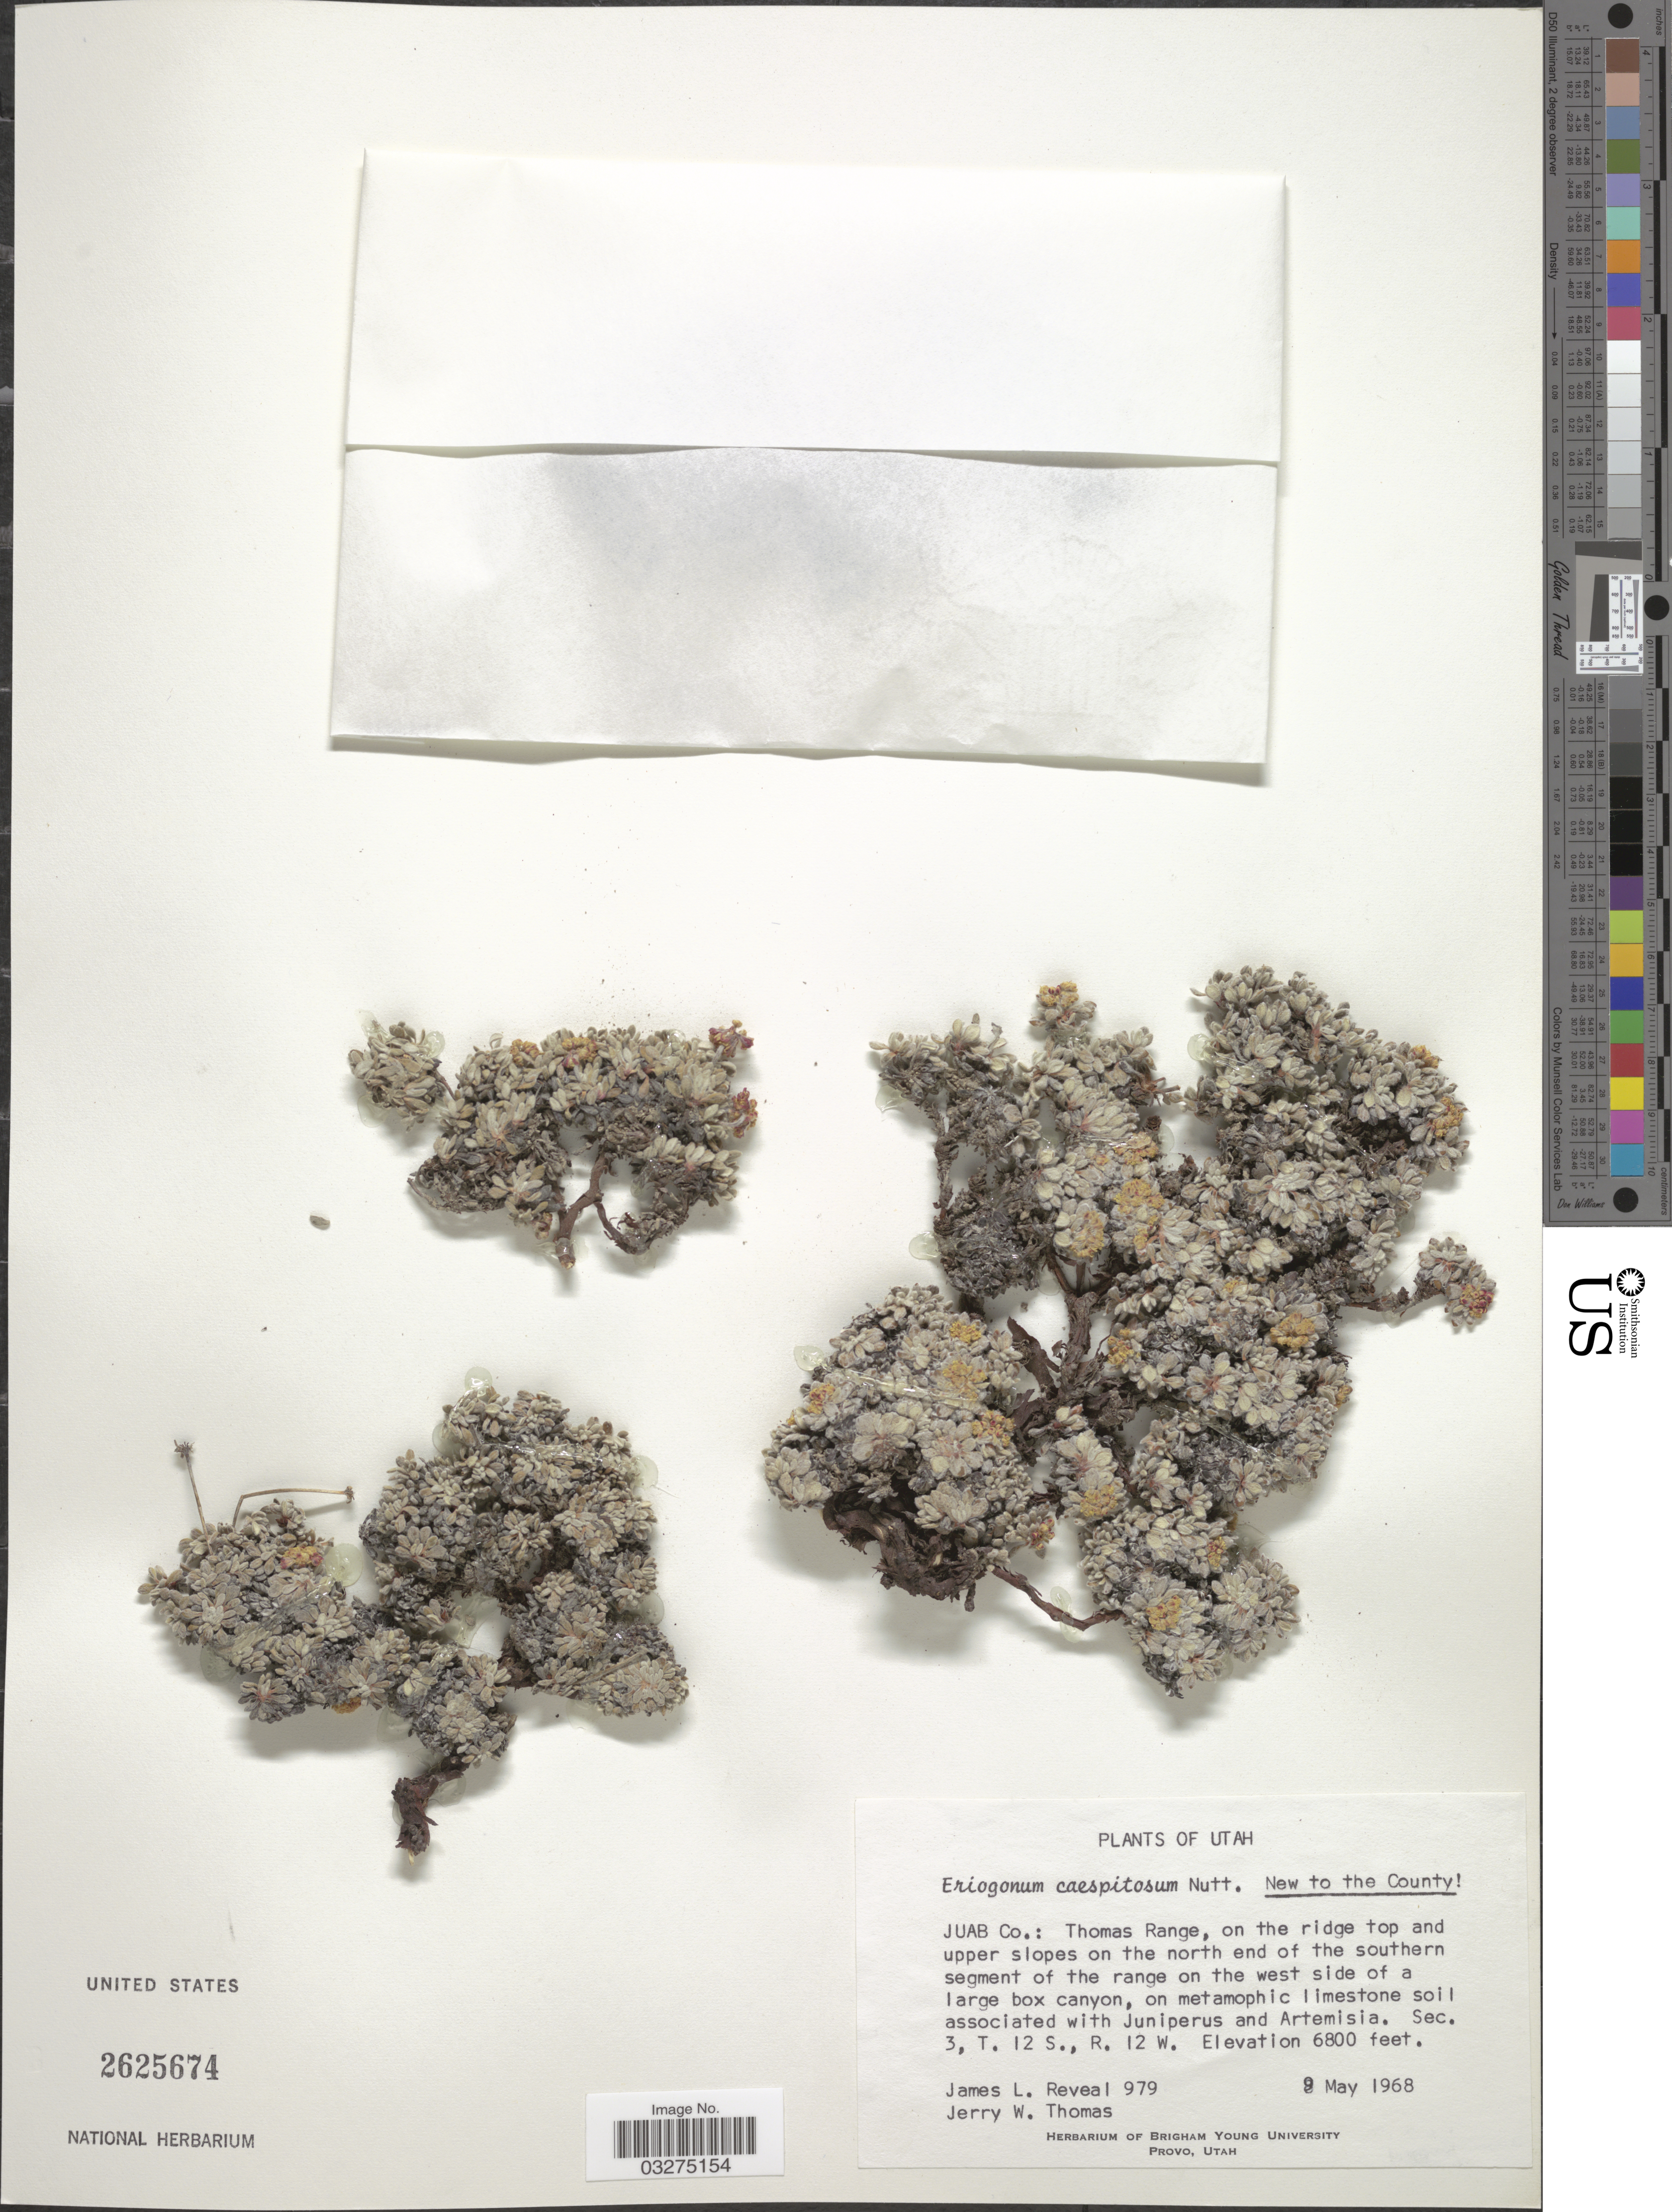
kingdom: Plantae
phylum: Tracheophyta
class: Magnoliopsida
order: Caryophyllales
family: Polygonaceae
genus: Eriogonum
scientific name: Eriogonum caespitosum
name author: Nutt.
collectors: J. L. Reveal & J. W. Thomas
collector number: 979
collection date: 1968-05-09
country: United States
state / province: Utah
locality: Juab Co.: Thomas Range, on the ridge top and upper slopes on the north end of the southern segment of the range on the west side of a large box canyon. Sec. 3, T. 12 S., R. 12 W.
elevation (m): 2073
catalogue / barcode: US 2625674